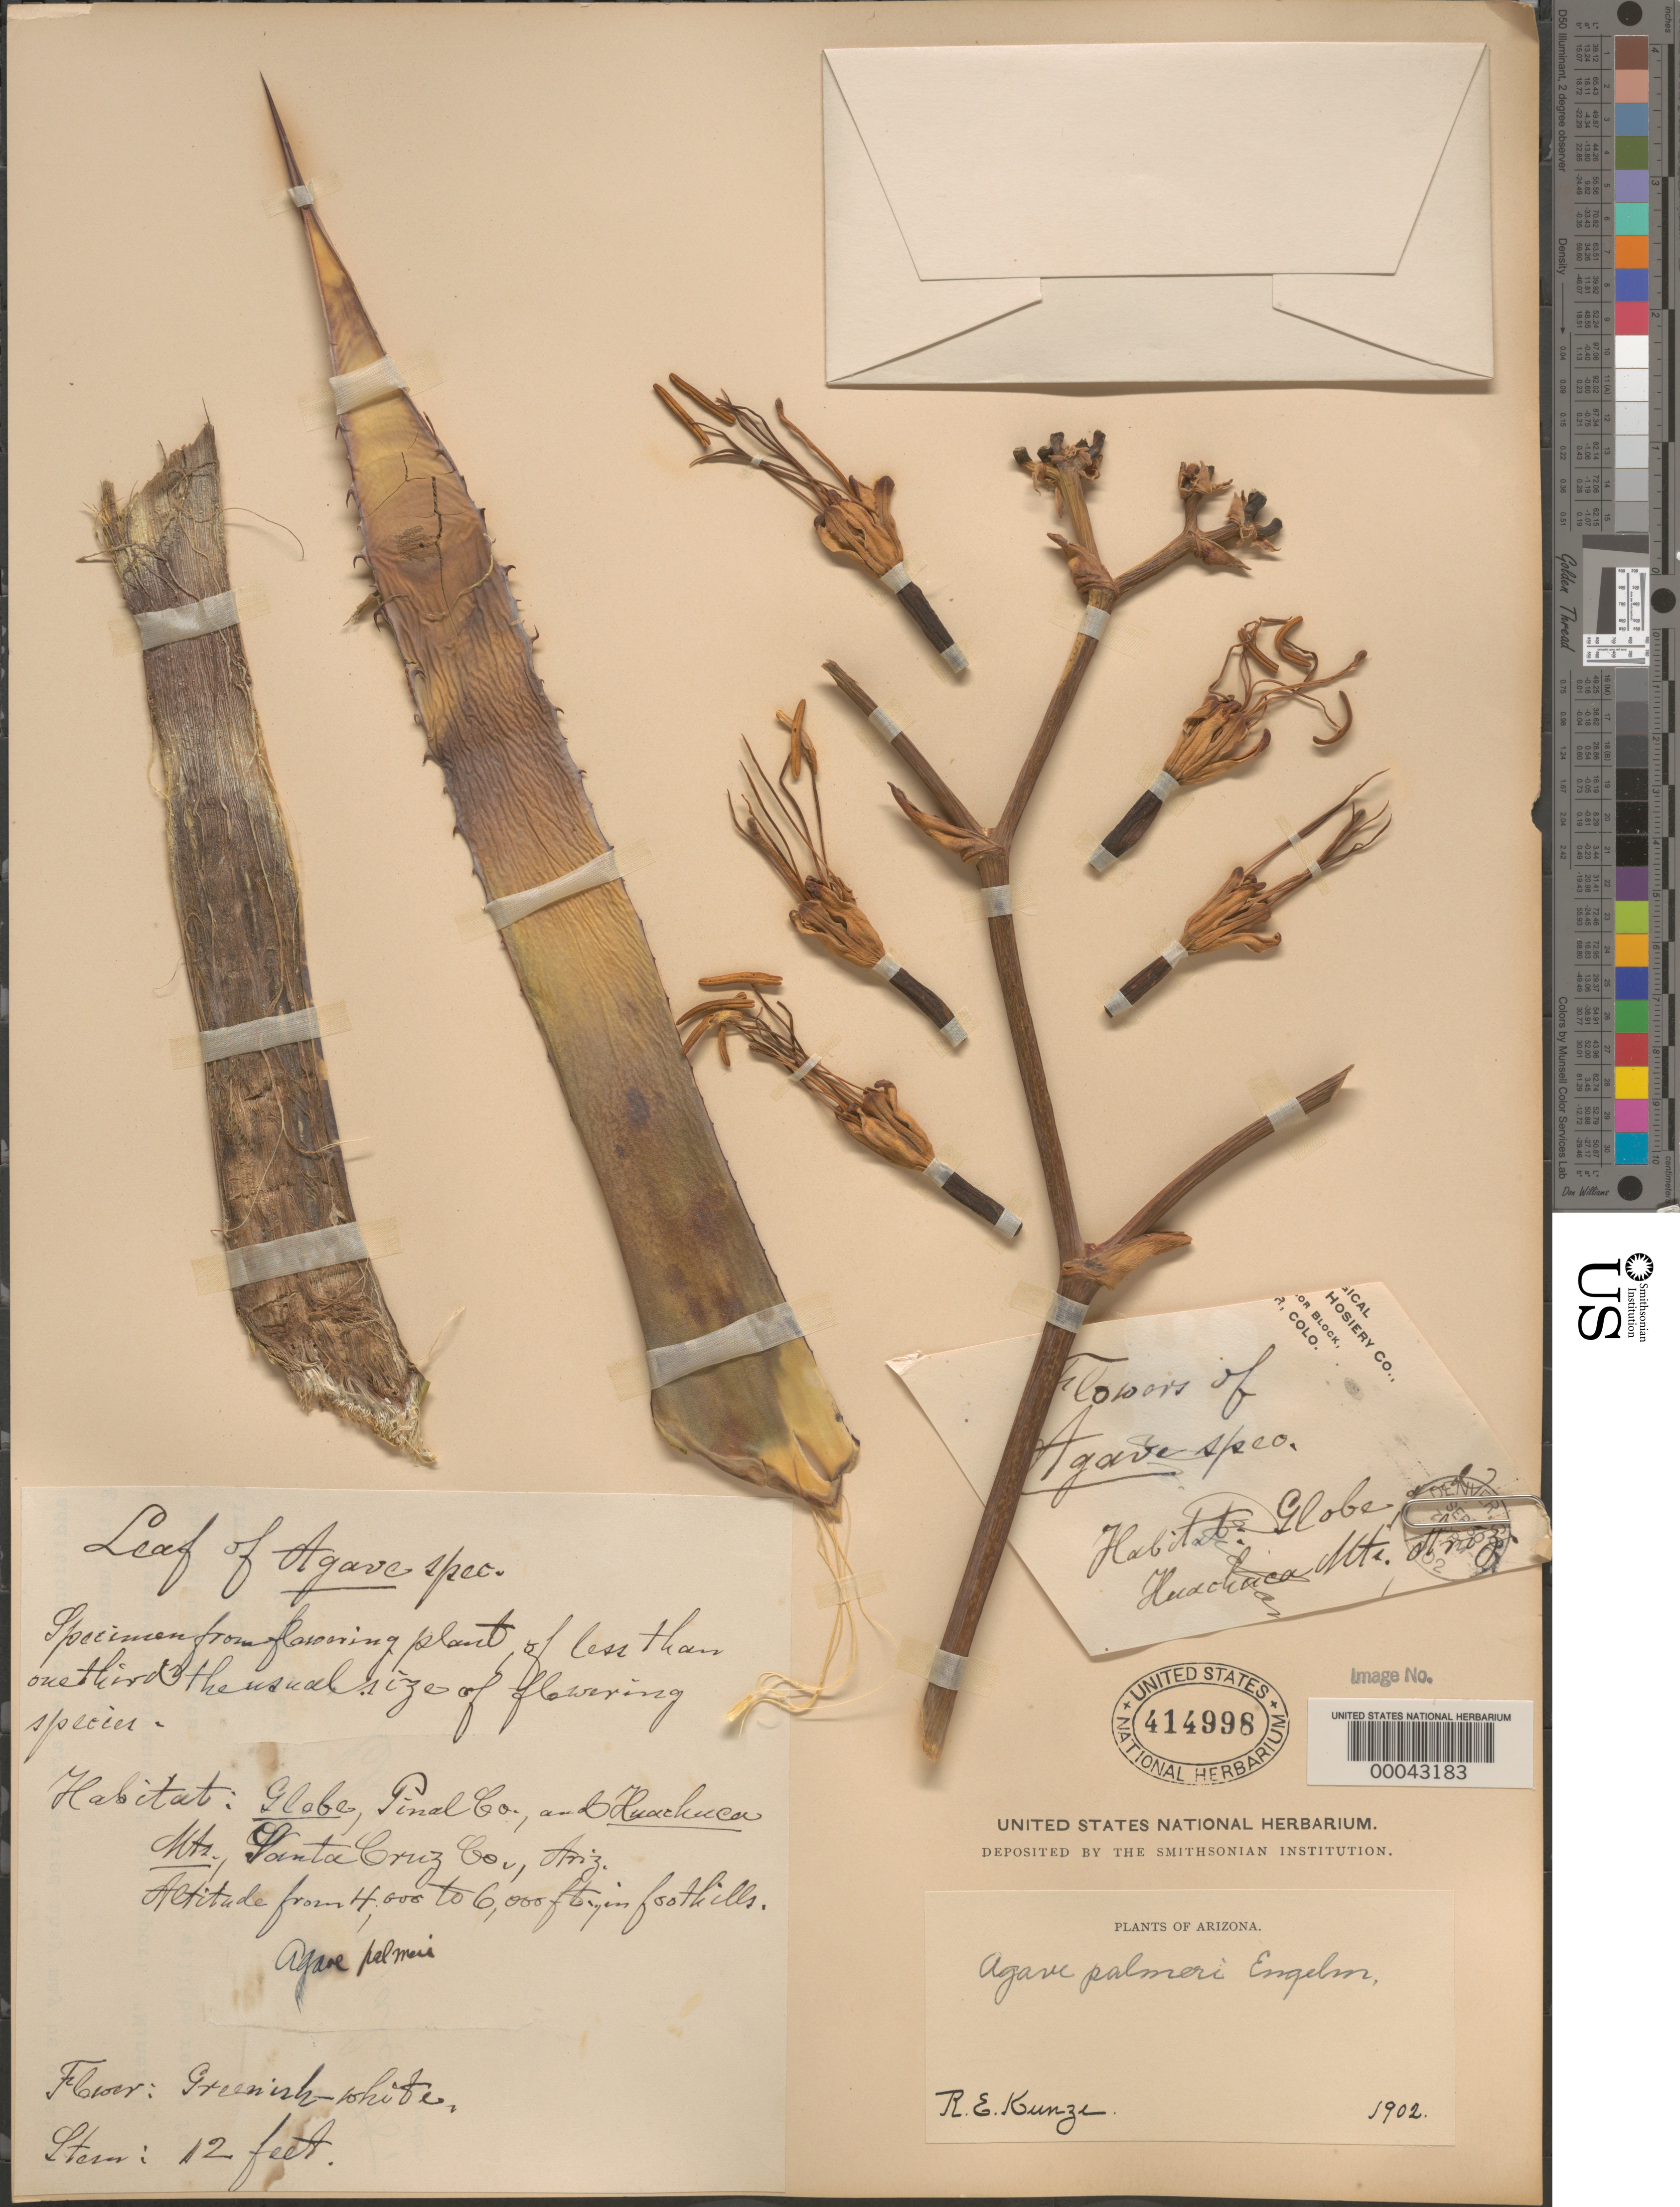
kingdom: Plantae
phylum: Tracheophyta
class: Liliopsida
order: Asparagales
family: Asparagaceae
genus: Agave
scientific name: Agave palmeri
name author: Engelm.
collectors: R. E. Kunze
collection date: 1902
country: United States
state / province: Arizona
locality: Globe, Pinal Co., and Huachuca Mts. Santa Cruz Co.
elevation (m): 1219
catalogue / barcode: US 414998